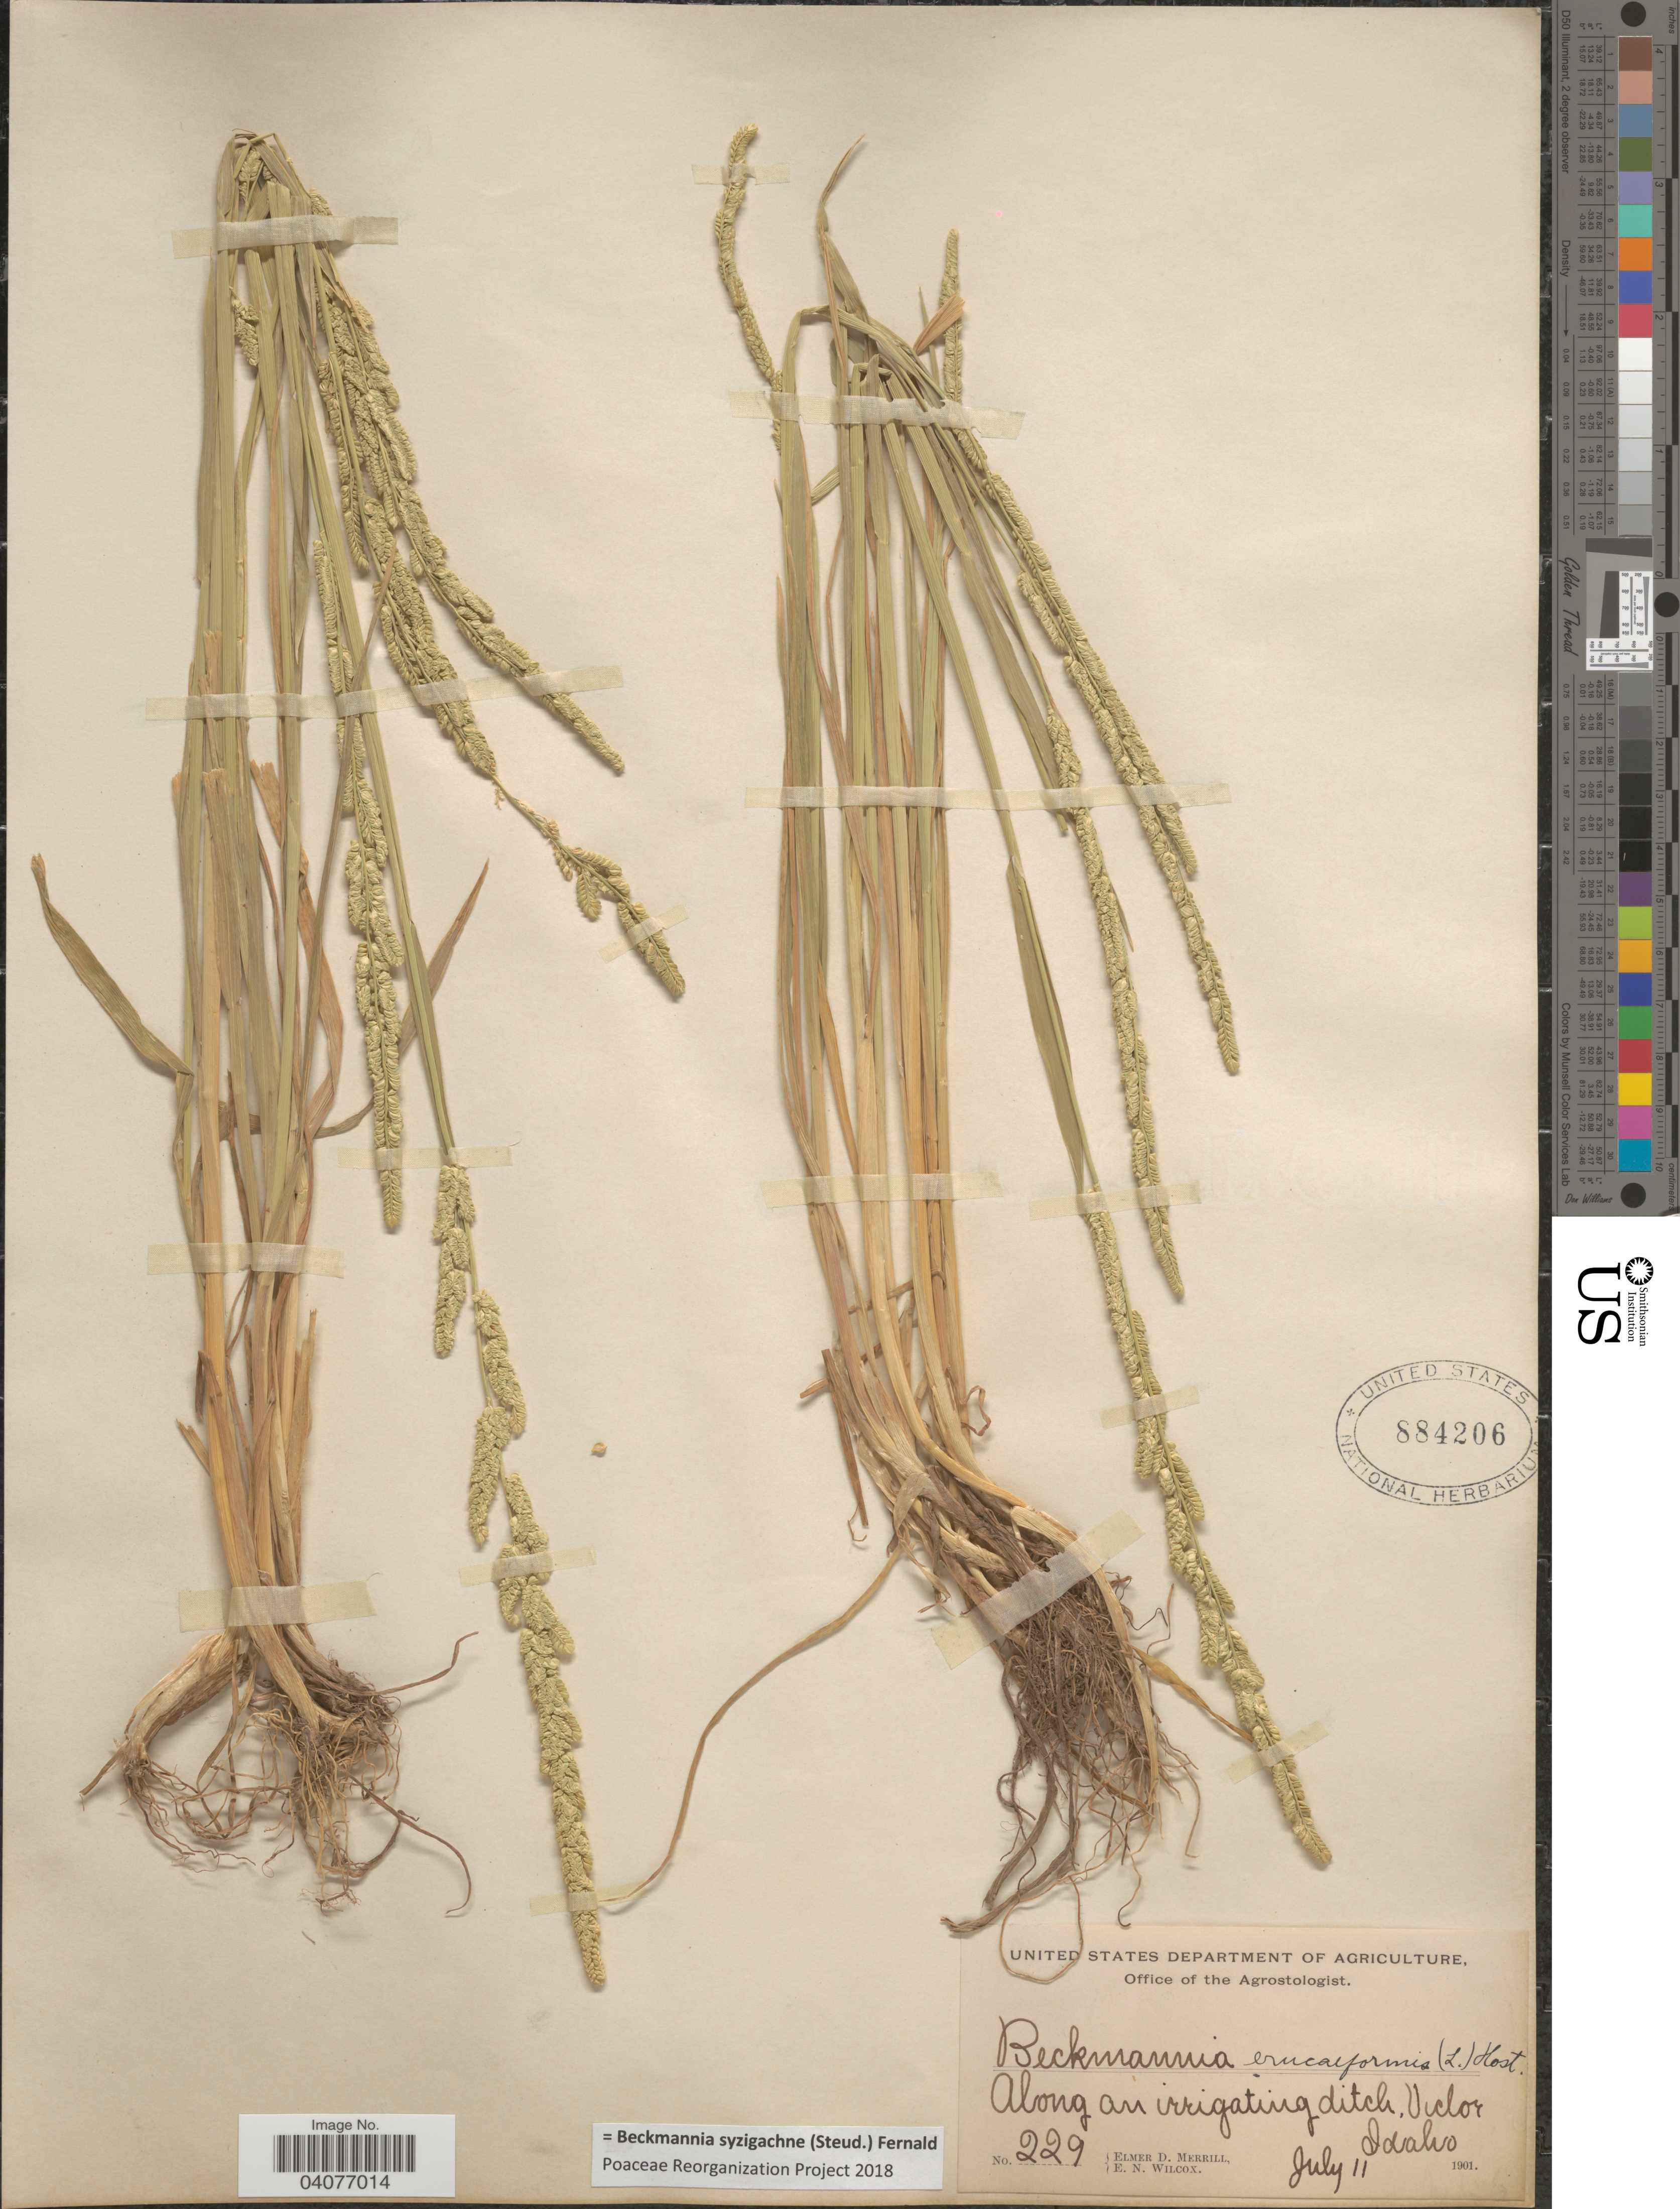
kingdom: Plantae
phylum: Tracheophyta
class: Liliopsida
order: Poales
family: Poaceae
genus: Beckmannia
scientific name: Beckmannia syzigachne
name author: (Steud.) Fernald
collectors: E. D. Merrill & E. Wilcox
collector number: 229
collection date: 1901-07-11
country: United States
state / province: Idaho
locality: Along an irrigation ditch, Victor.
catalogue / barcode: US 884206